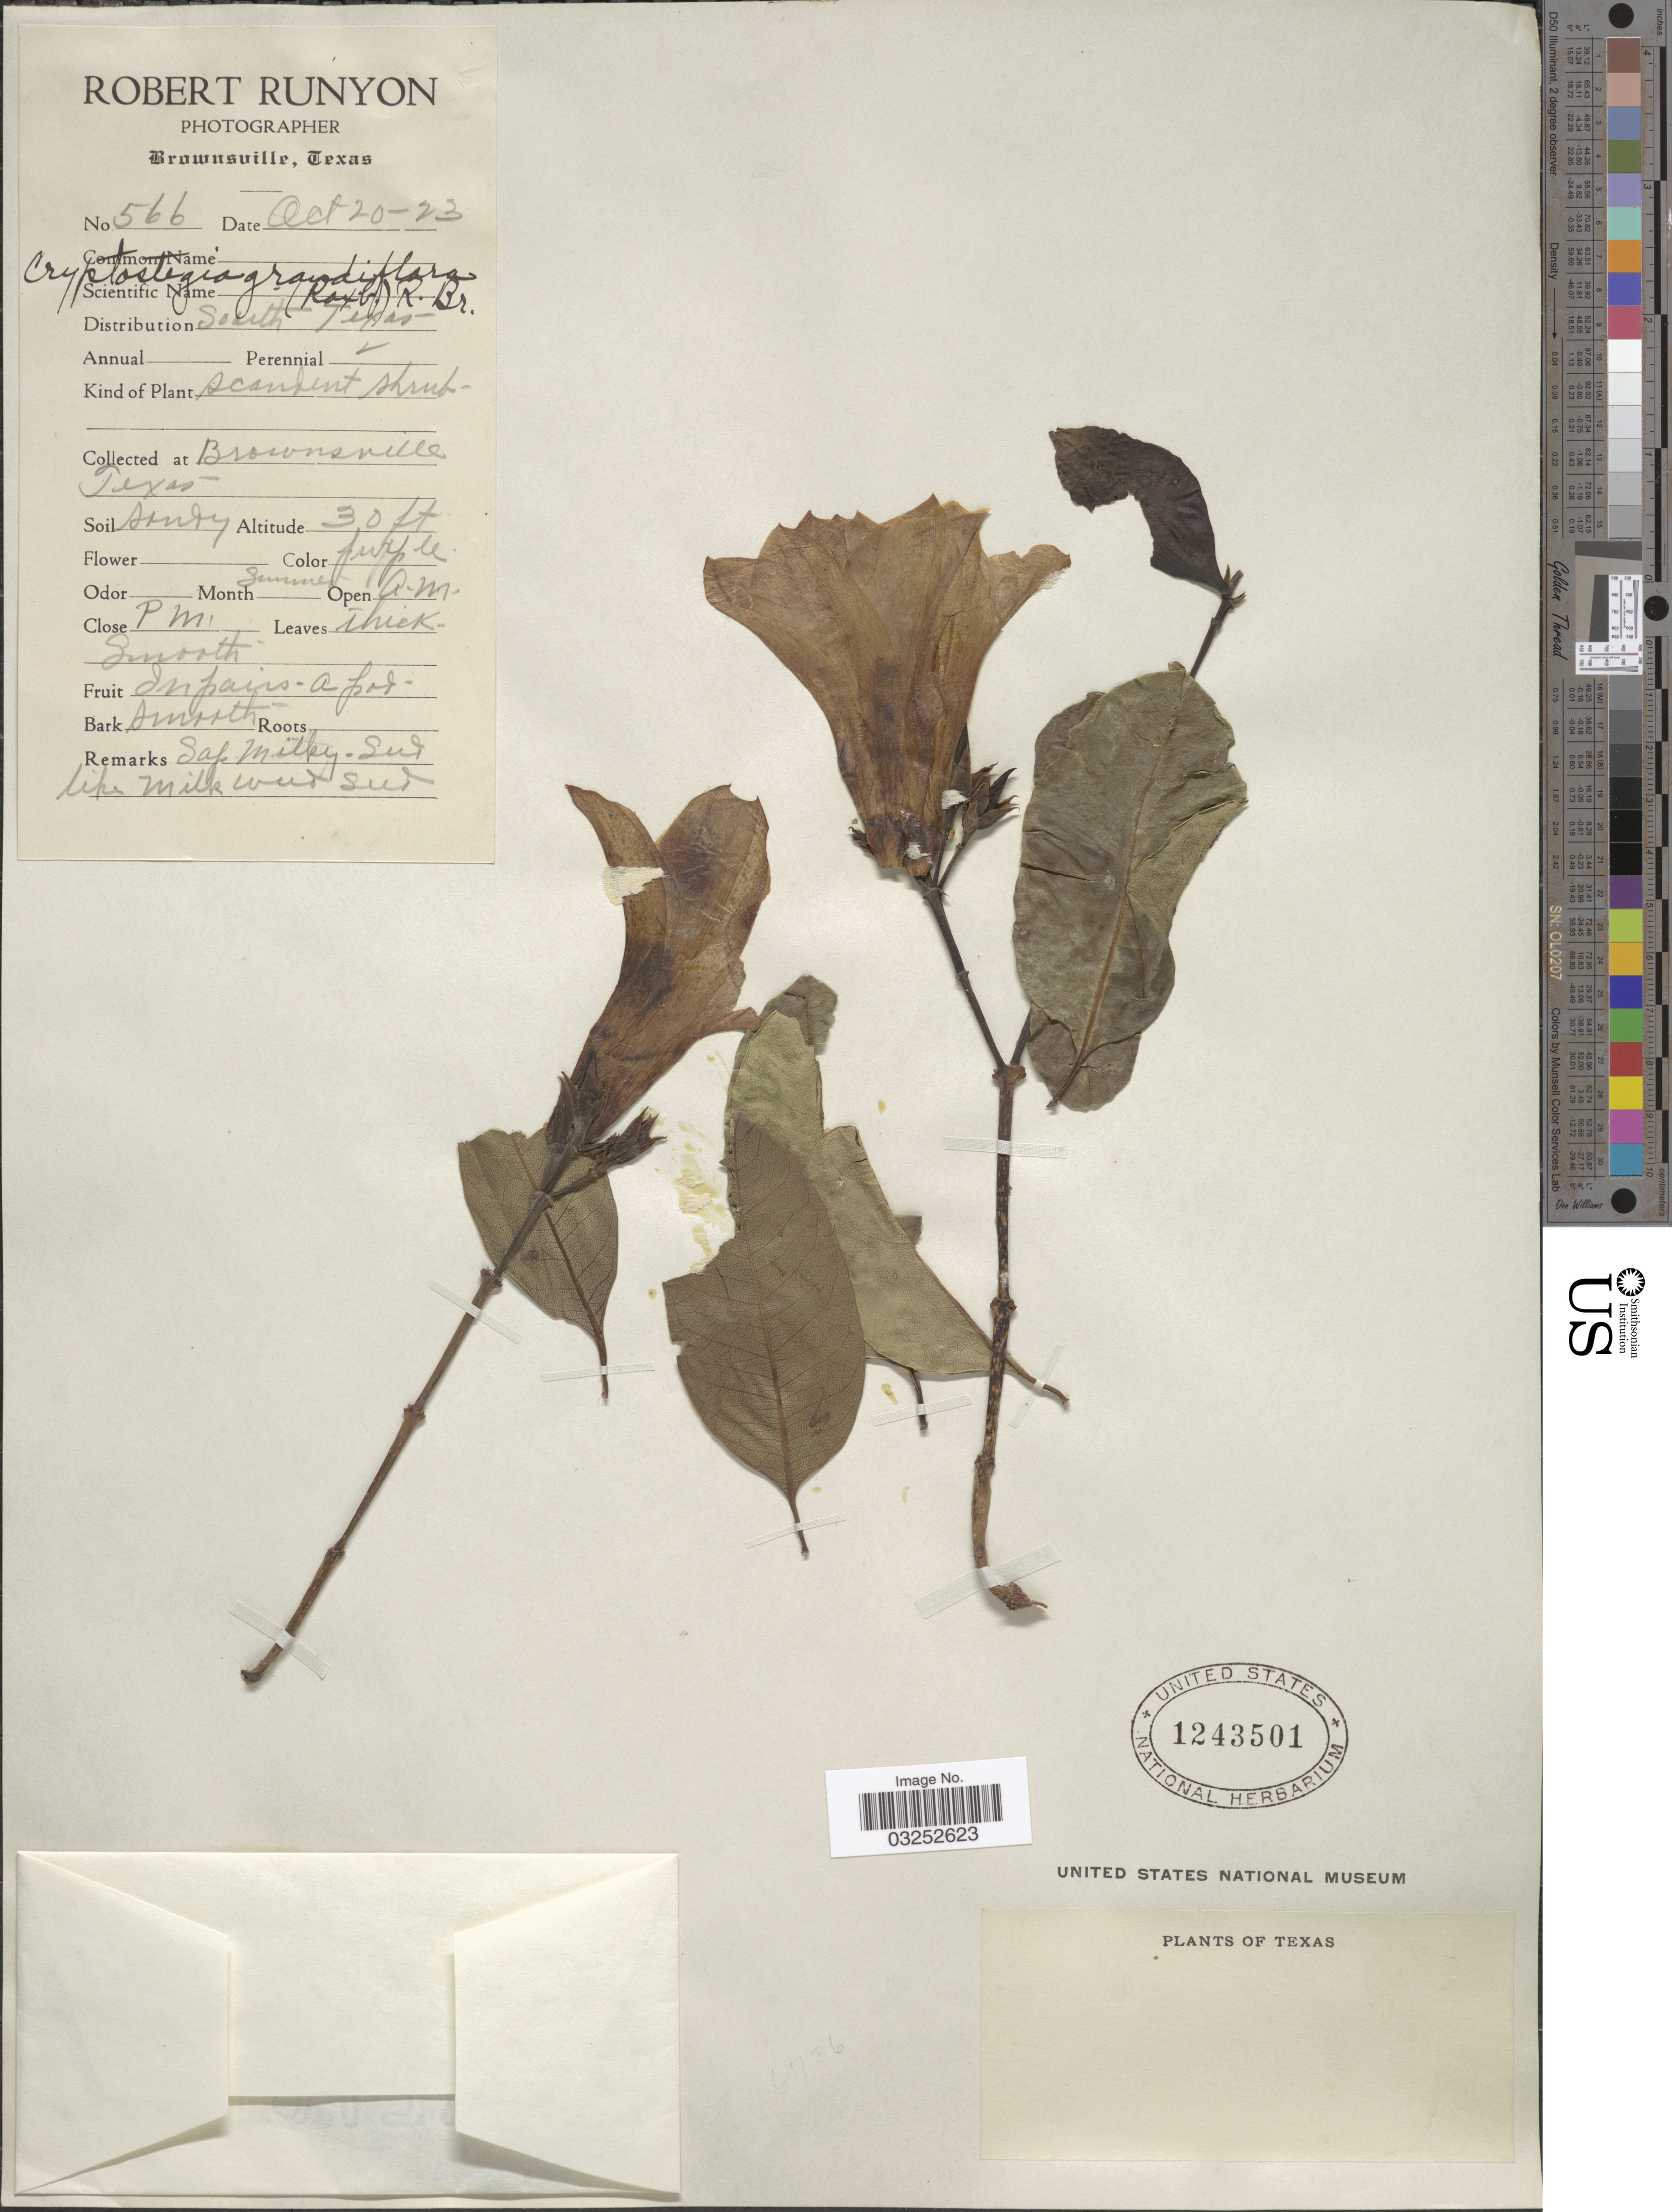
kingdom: Plantae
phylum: Tracheophyta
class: Magnoliopsida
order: Gentianales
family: Apocynaceae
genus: Cryptostegia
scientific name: Cryptostegia grandiflora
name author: Roxb. ex R. Br.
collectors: R. Runyon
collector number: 566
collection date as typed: Transcribed d/m/y: 20/10/23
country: United States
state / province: Texas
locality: Brownsville, Texas.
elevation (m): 9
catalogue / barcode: US 1243501